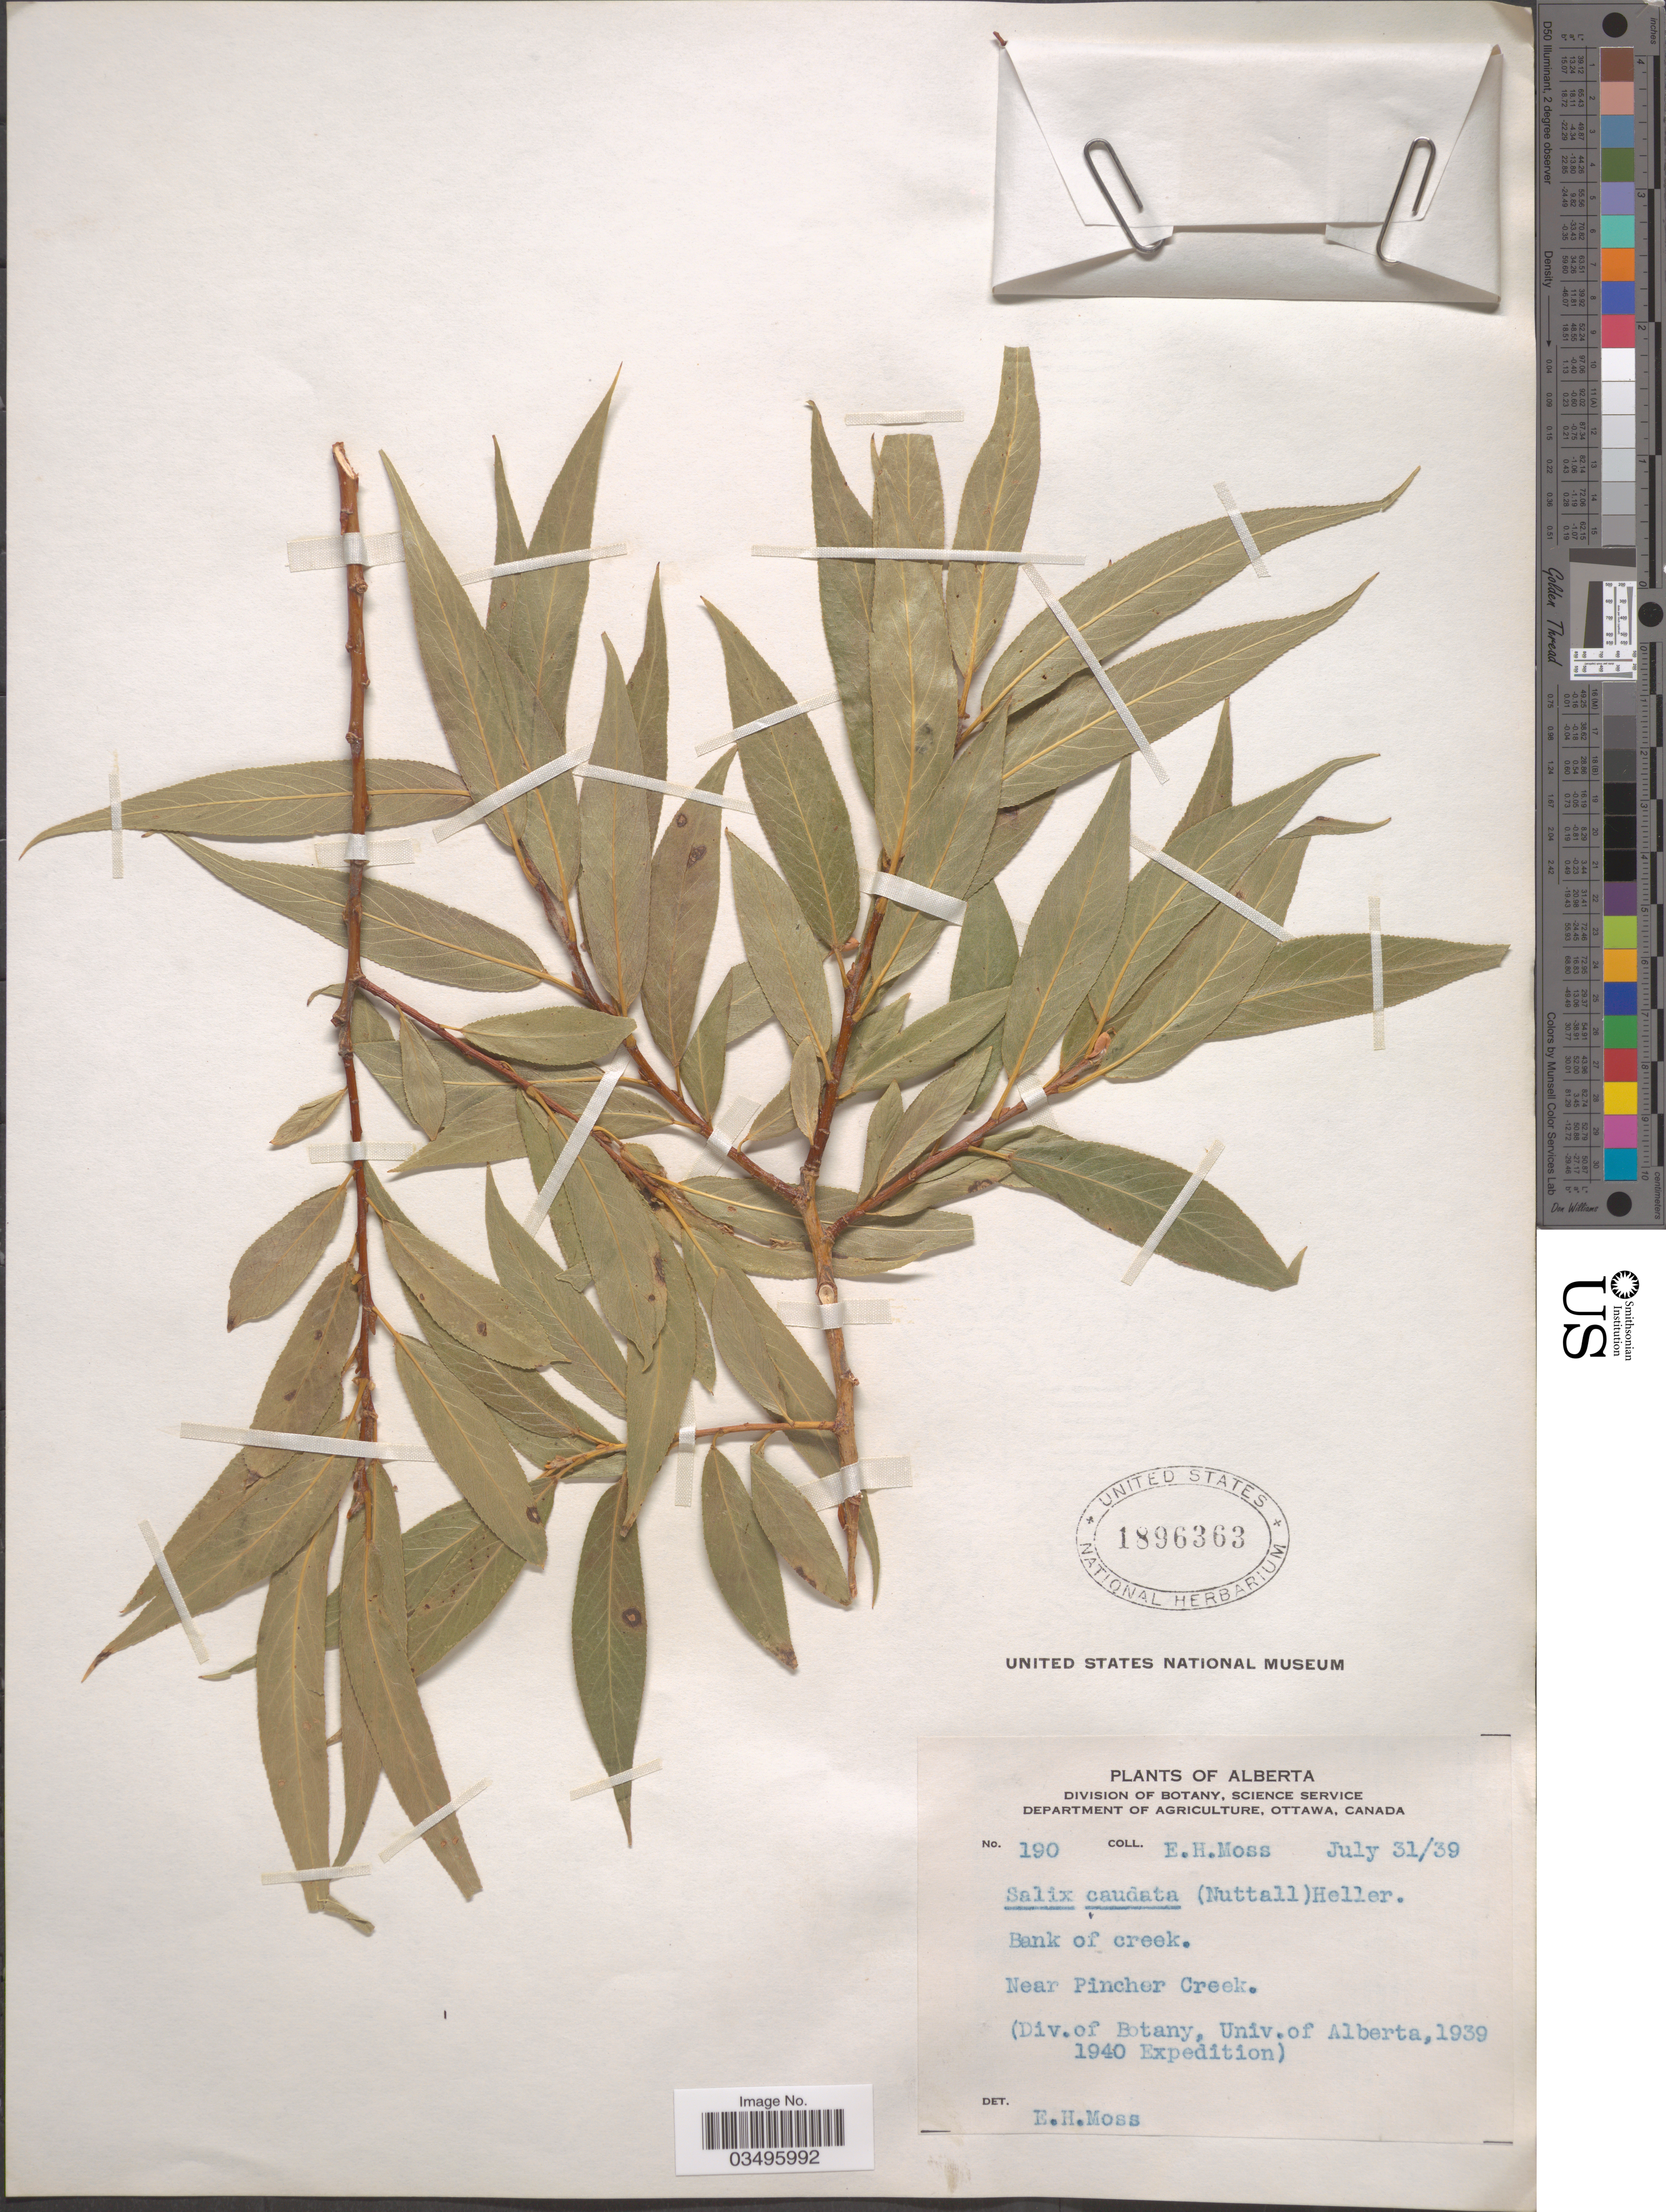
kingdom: Plantae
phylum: Tracheophyta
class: Magnoliopsida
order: Malpighiales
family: Salicaceae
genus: Salix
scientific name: Salix caudata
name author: A. Heller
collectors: E. Moss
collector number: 190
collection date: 1939-07-31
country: Canada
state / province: Alberta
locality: Bank of creek. Near Pincher Creek.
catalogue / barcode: US 1896363